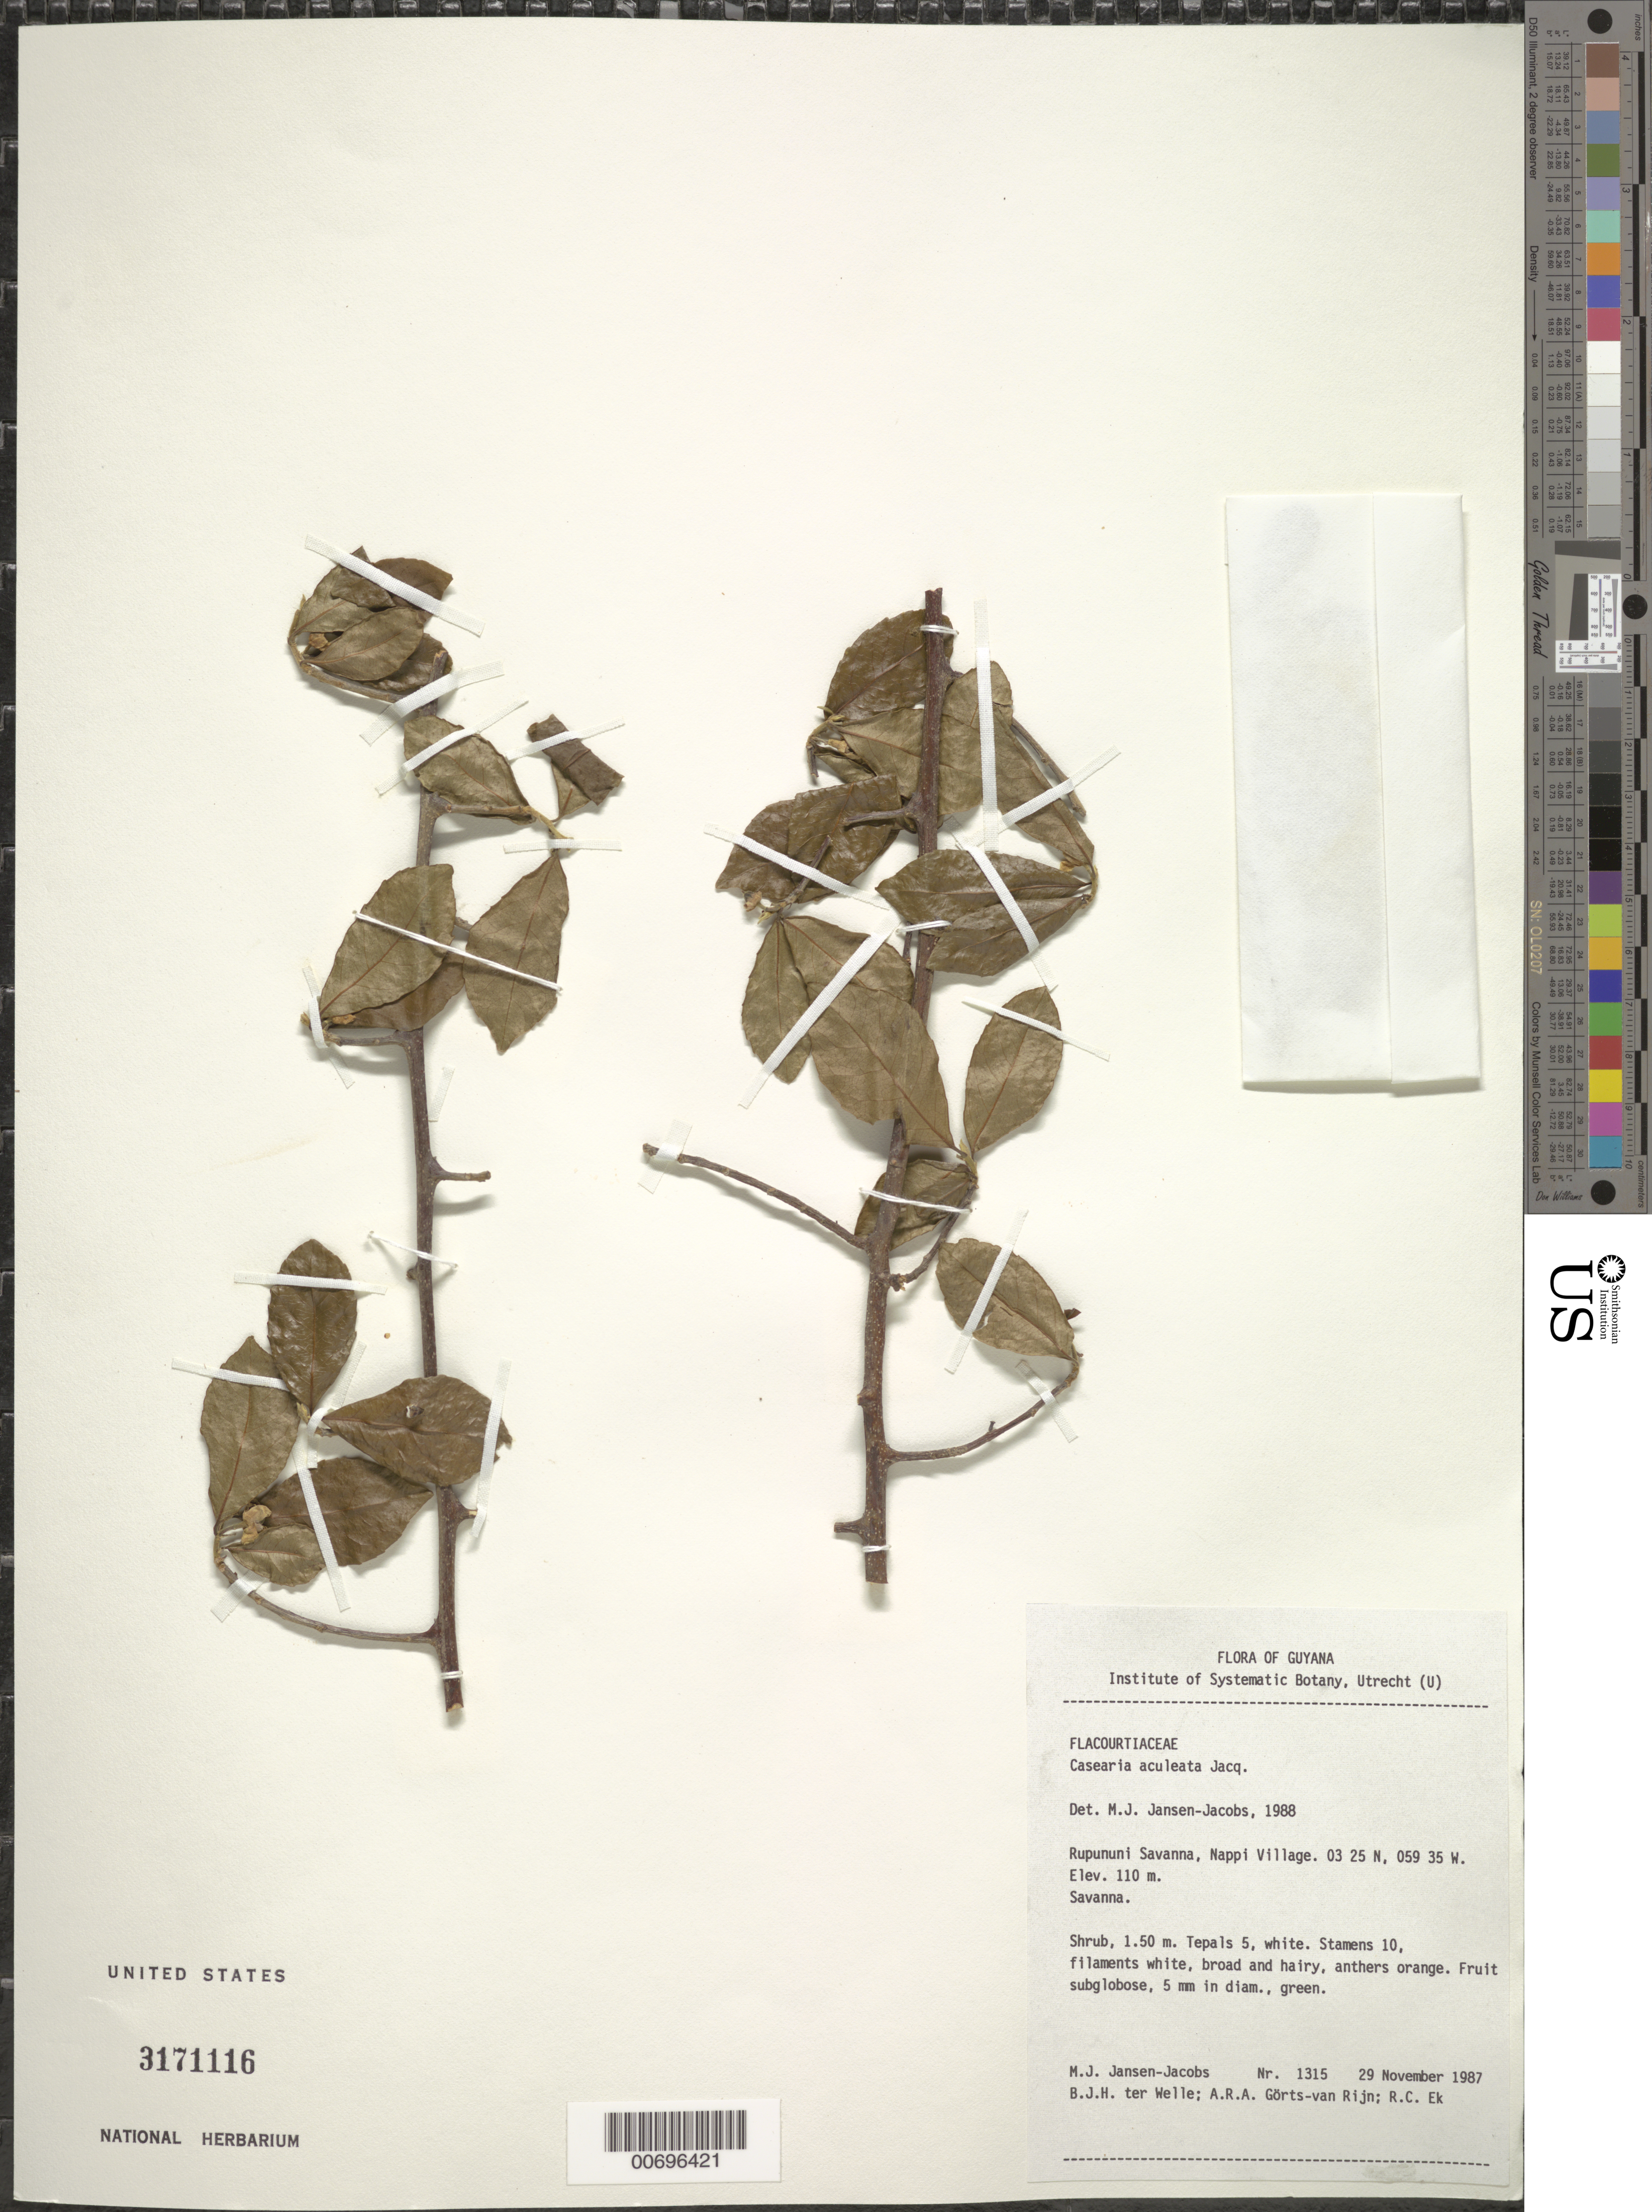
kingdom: Plantae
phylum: Tracheophyta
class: Magnoliopsida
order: Malpighiales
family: Salicaceae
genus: Casearia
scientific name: Casearia aculeata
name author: Jacq.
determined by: Jansen-Jacobs, M. J., (U), Nationaal Herbarium Nederland, Utrecht University branch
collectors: M. J. Jansen-Jacobs, B. Welle, A. .R. A. Görts-van Rijn & R. C. Ek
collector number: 1315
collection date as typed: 29-Nov-87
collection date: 1987-11-29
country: Guyana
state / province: U. Takutu-U. Essequibo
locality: Nappi Village, Rupununi Savanna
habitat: Savanna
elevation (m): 110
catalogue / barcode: US 3171116